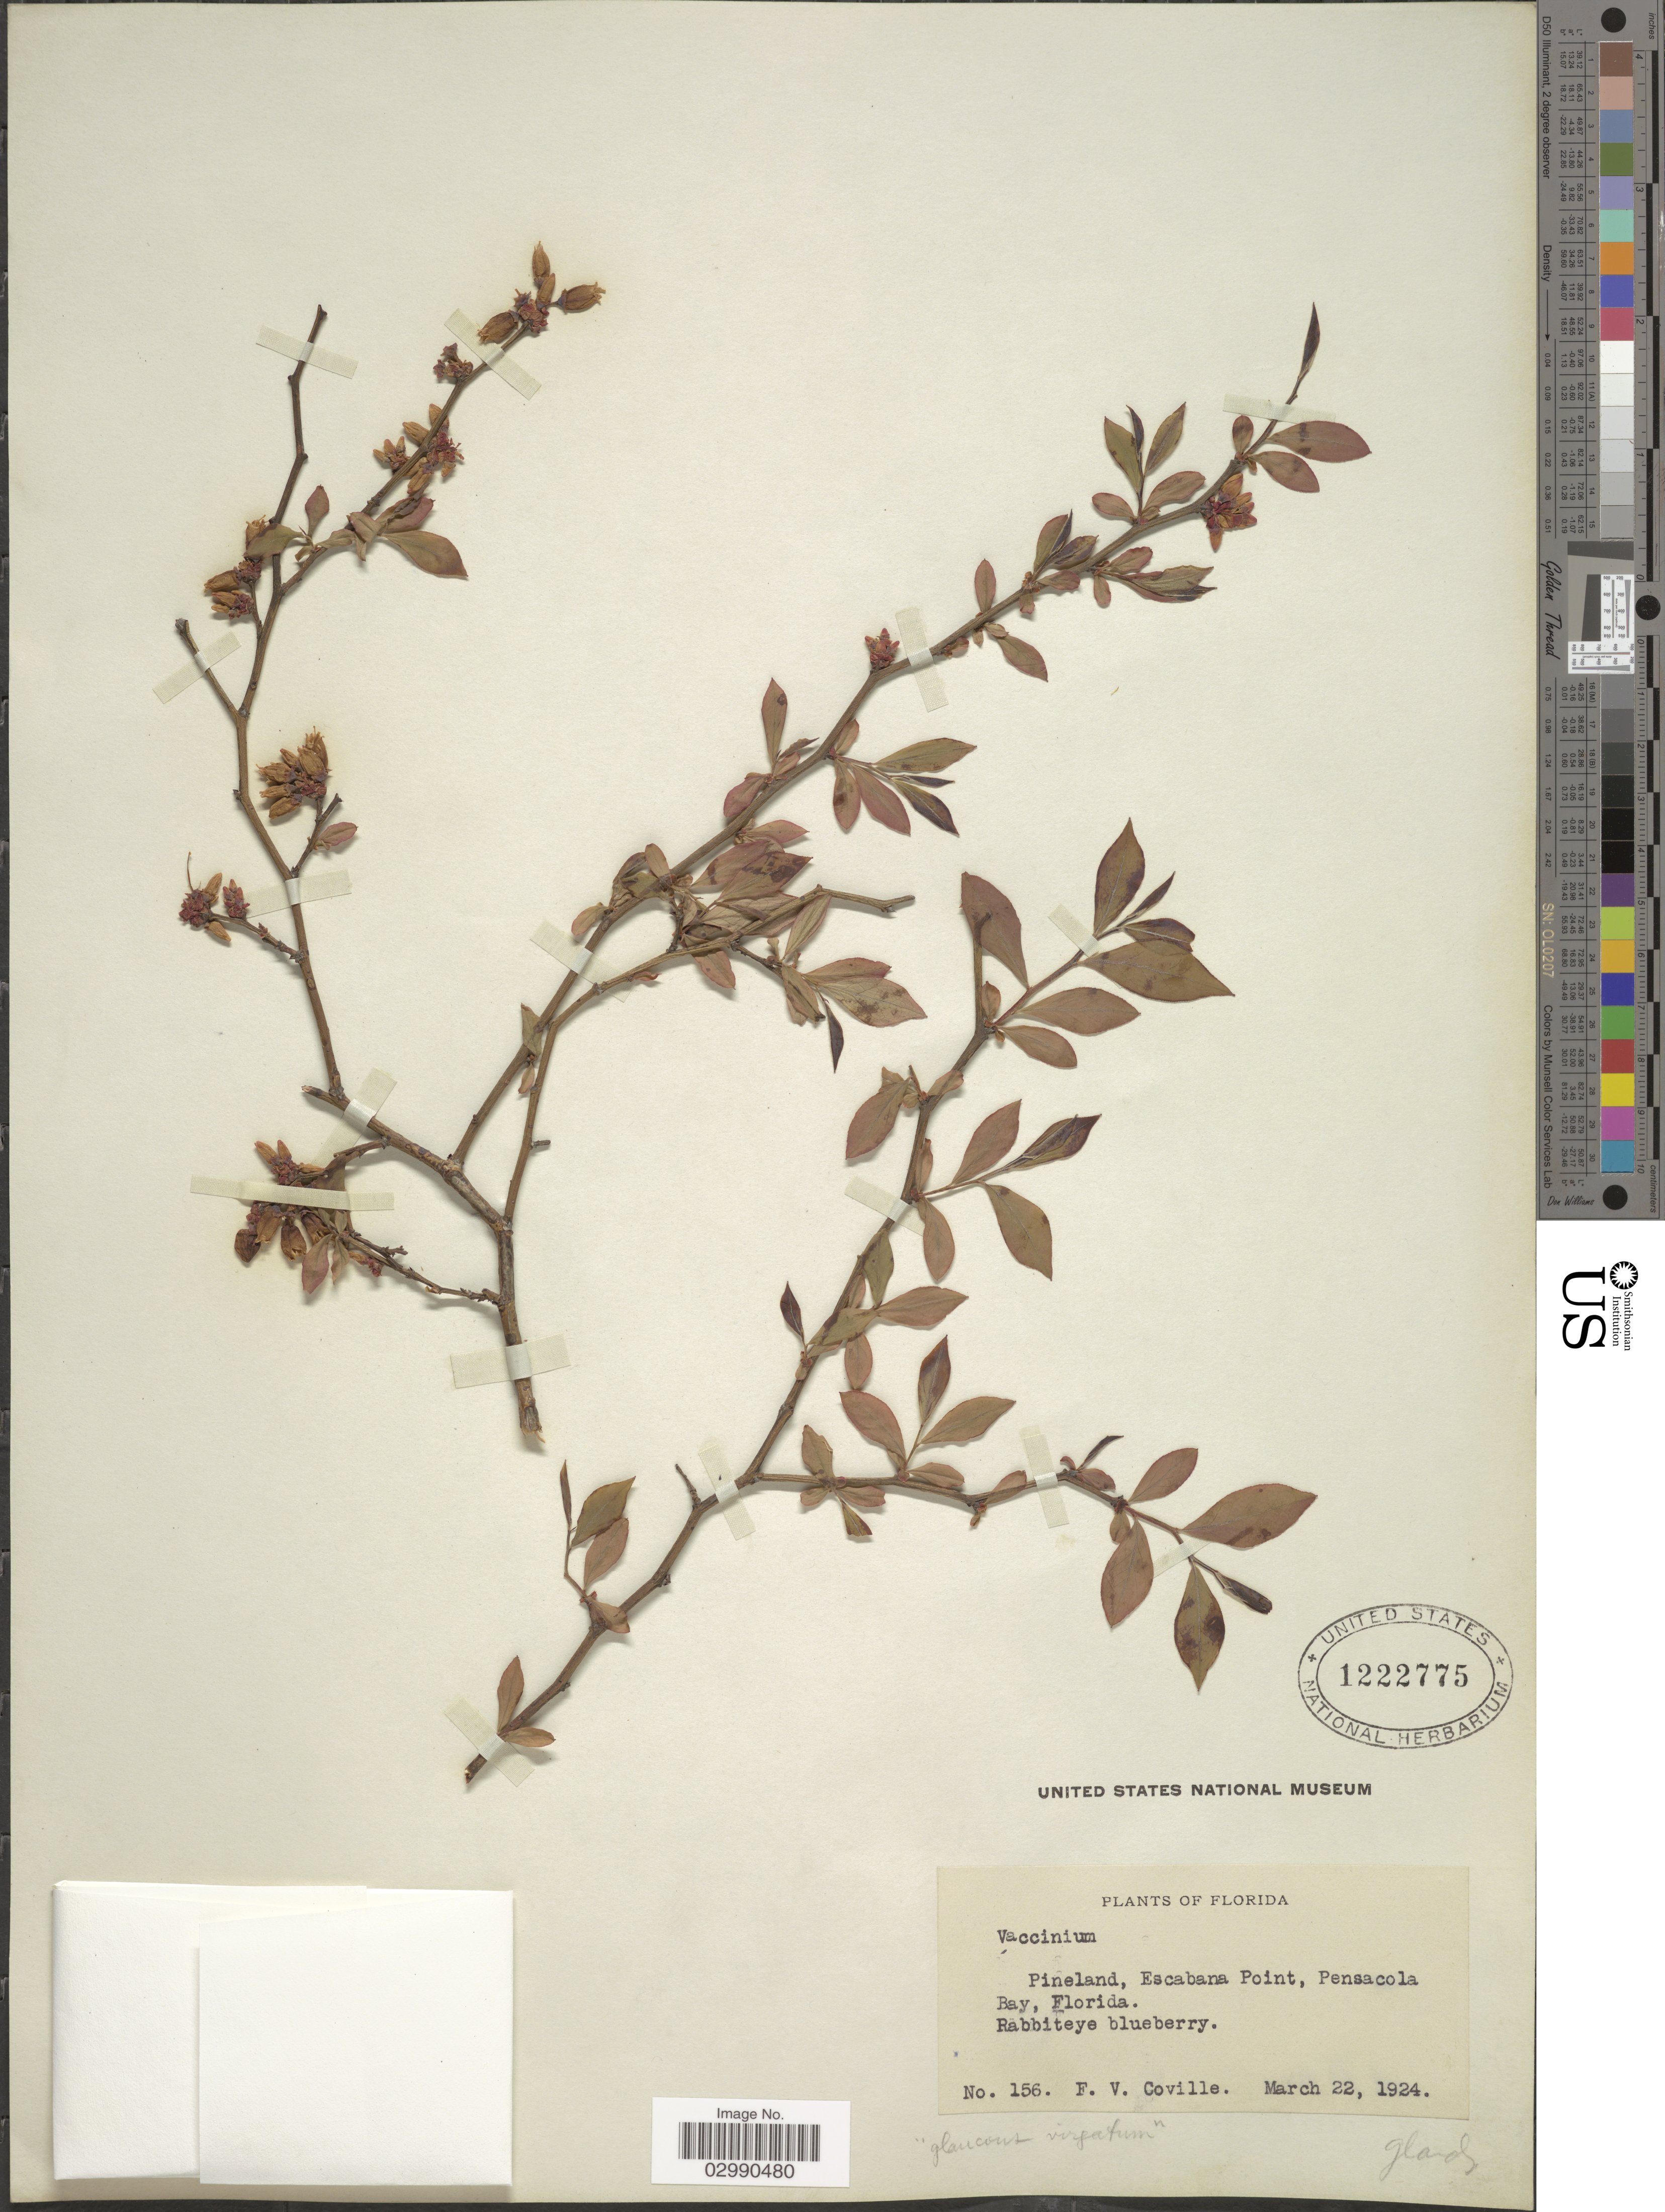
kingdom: Plantae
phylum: Tracheophyta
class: Magnoliopsida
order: Ericales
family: Ericaceae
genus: Vaccinium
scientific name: Vaccinium virgatum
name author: Aiton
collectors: F. V. Coville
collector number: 156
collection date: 1924-03-22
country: United States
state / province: Florida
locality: Escabana Point, Pensacola Bay.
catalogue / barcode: US 1222775